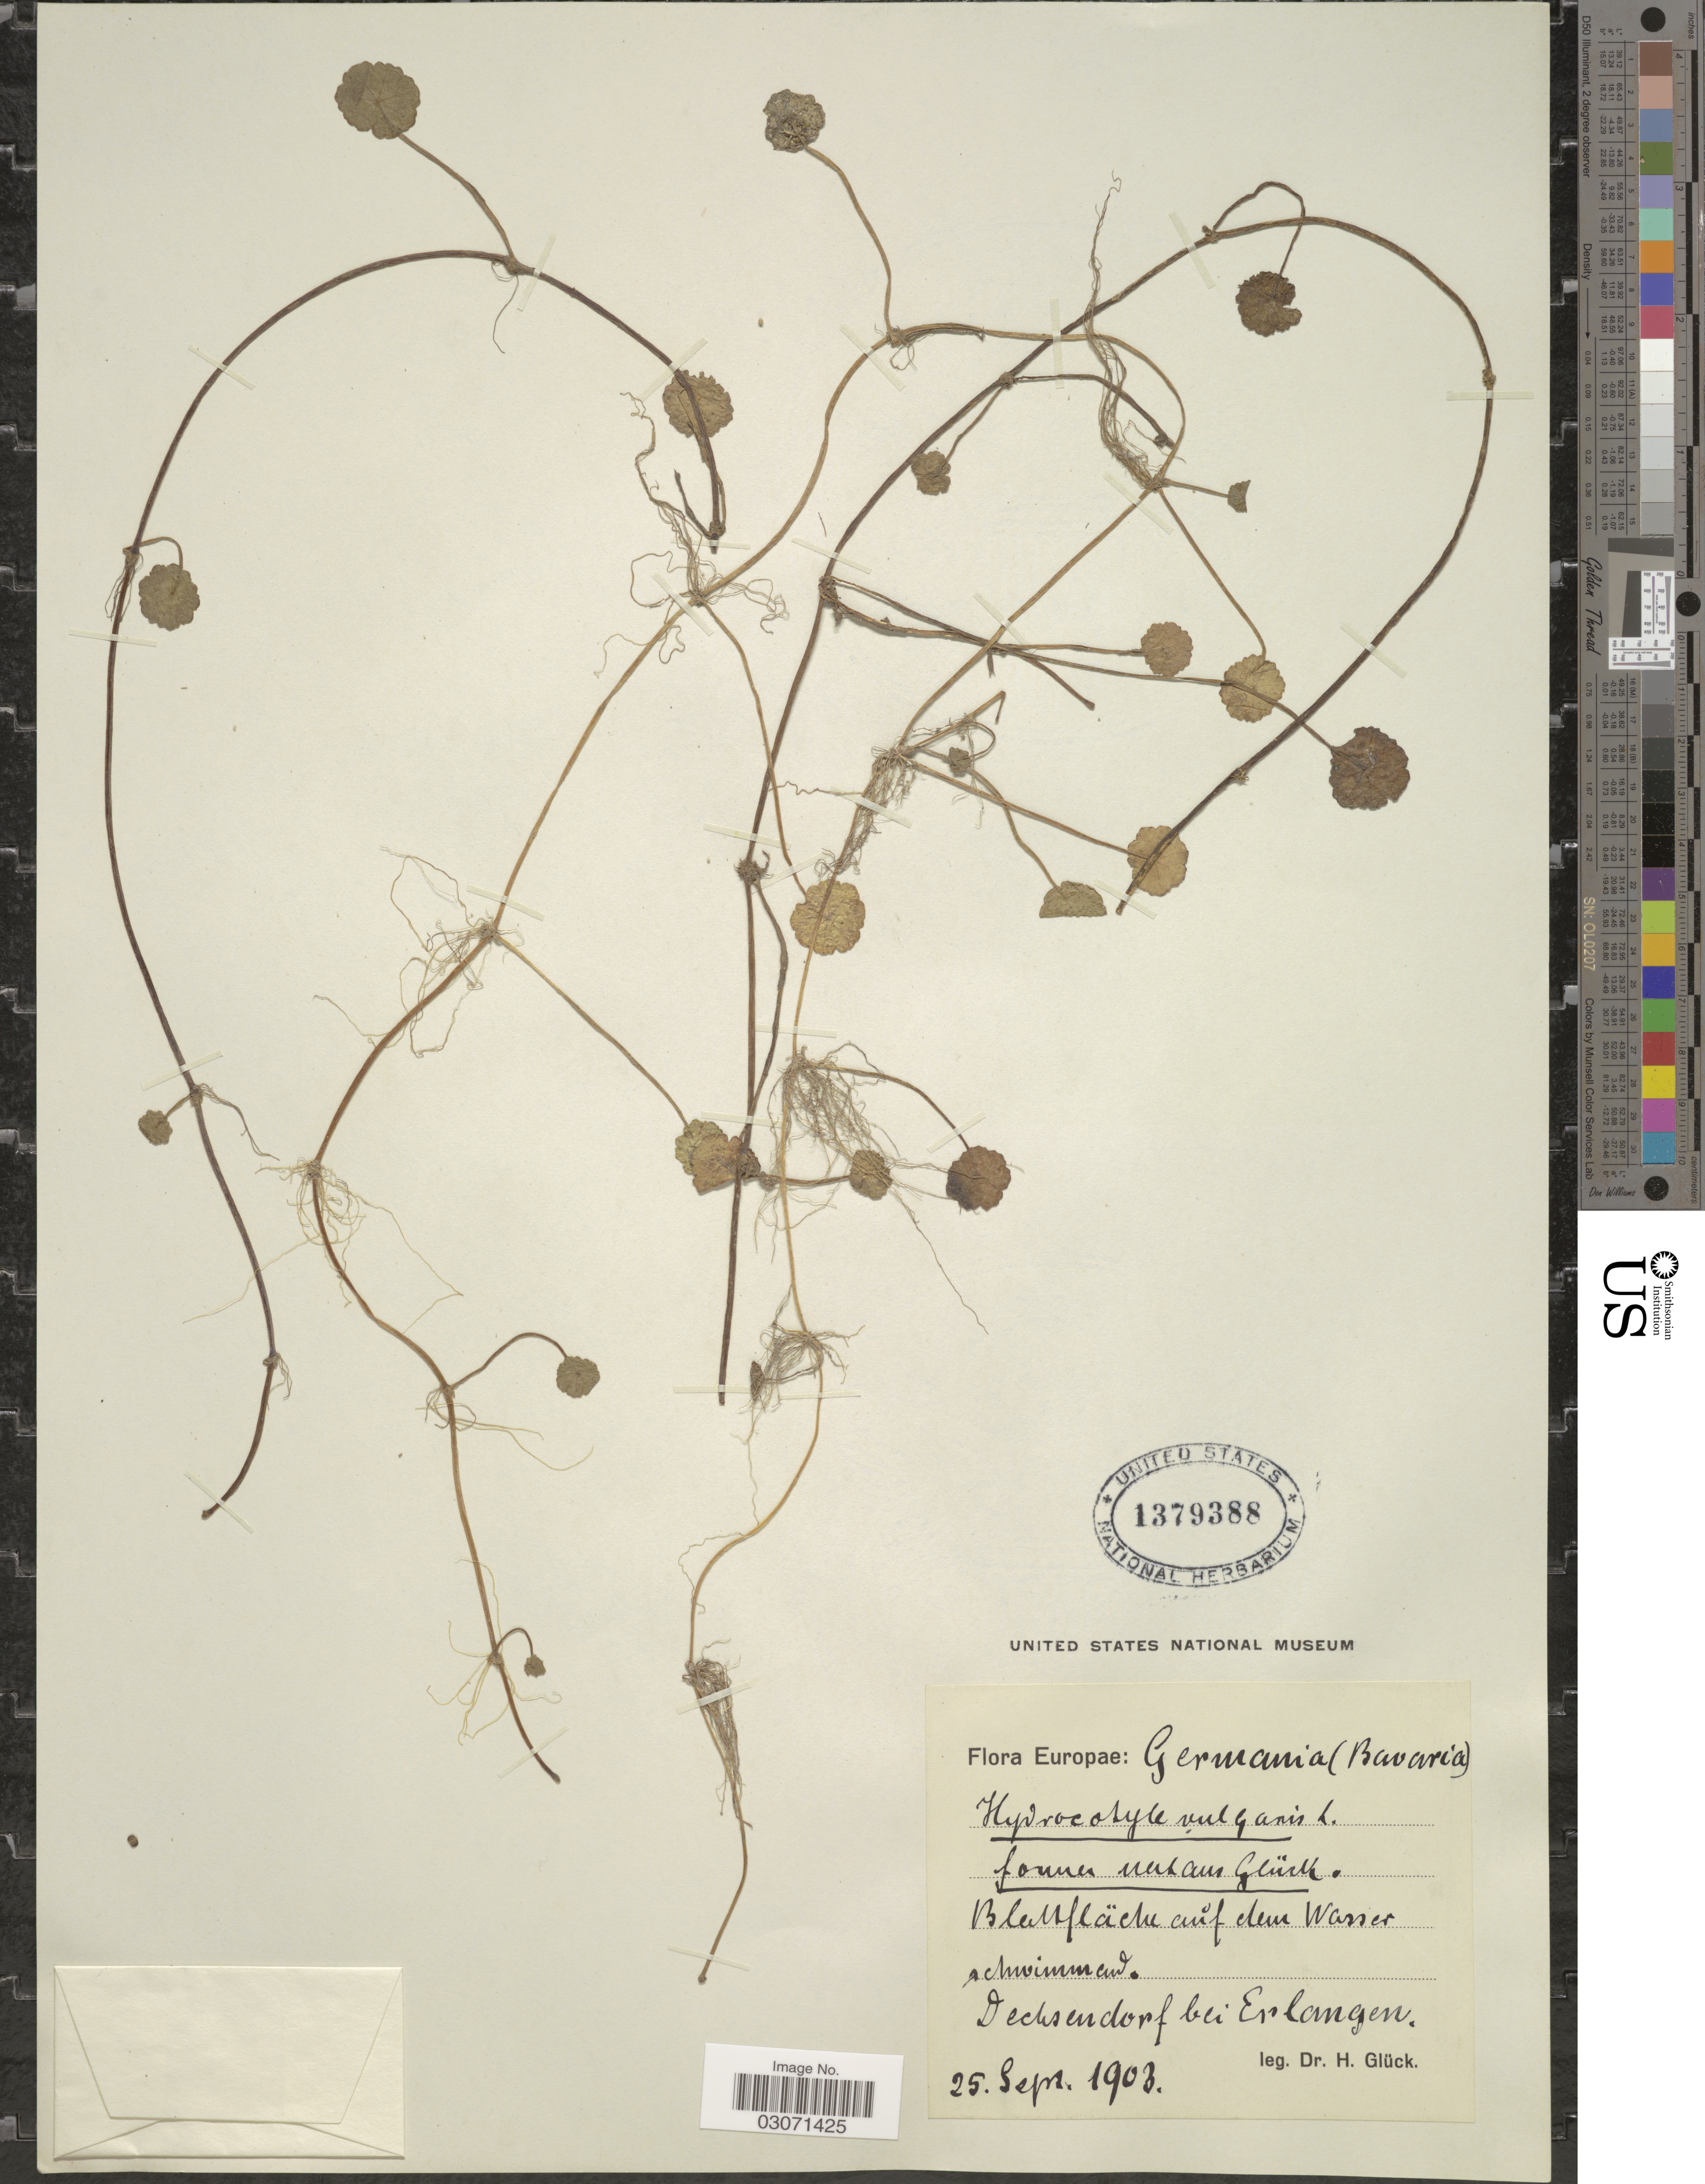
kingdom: Plantae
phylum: Tracheophyta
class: Magnoliopsida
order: Apiales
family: Araliaceae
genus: Hydrocotyle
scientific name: Hydrocotyle vulgaris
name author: L.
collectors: H. Glück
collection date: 1903-09-25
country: Germany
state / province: Bayern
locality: Bavaria. Dechsenforf bei Erlangen.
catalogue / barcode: US 1379388